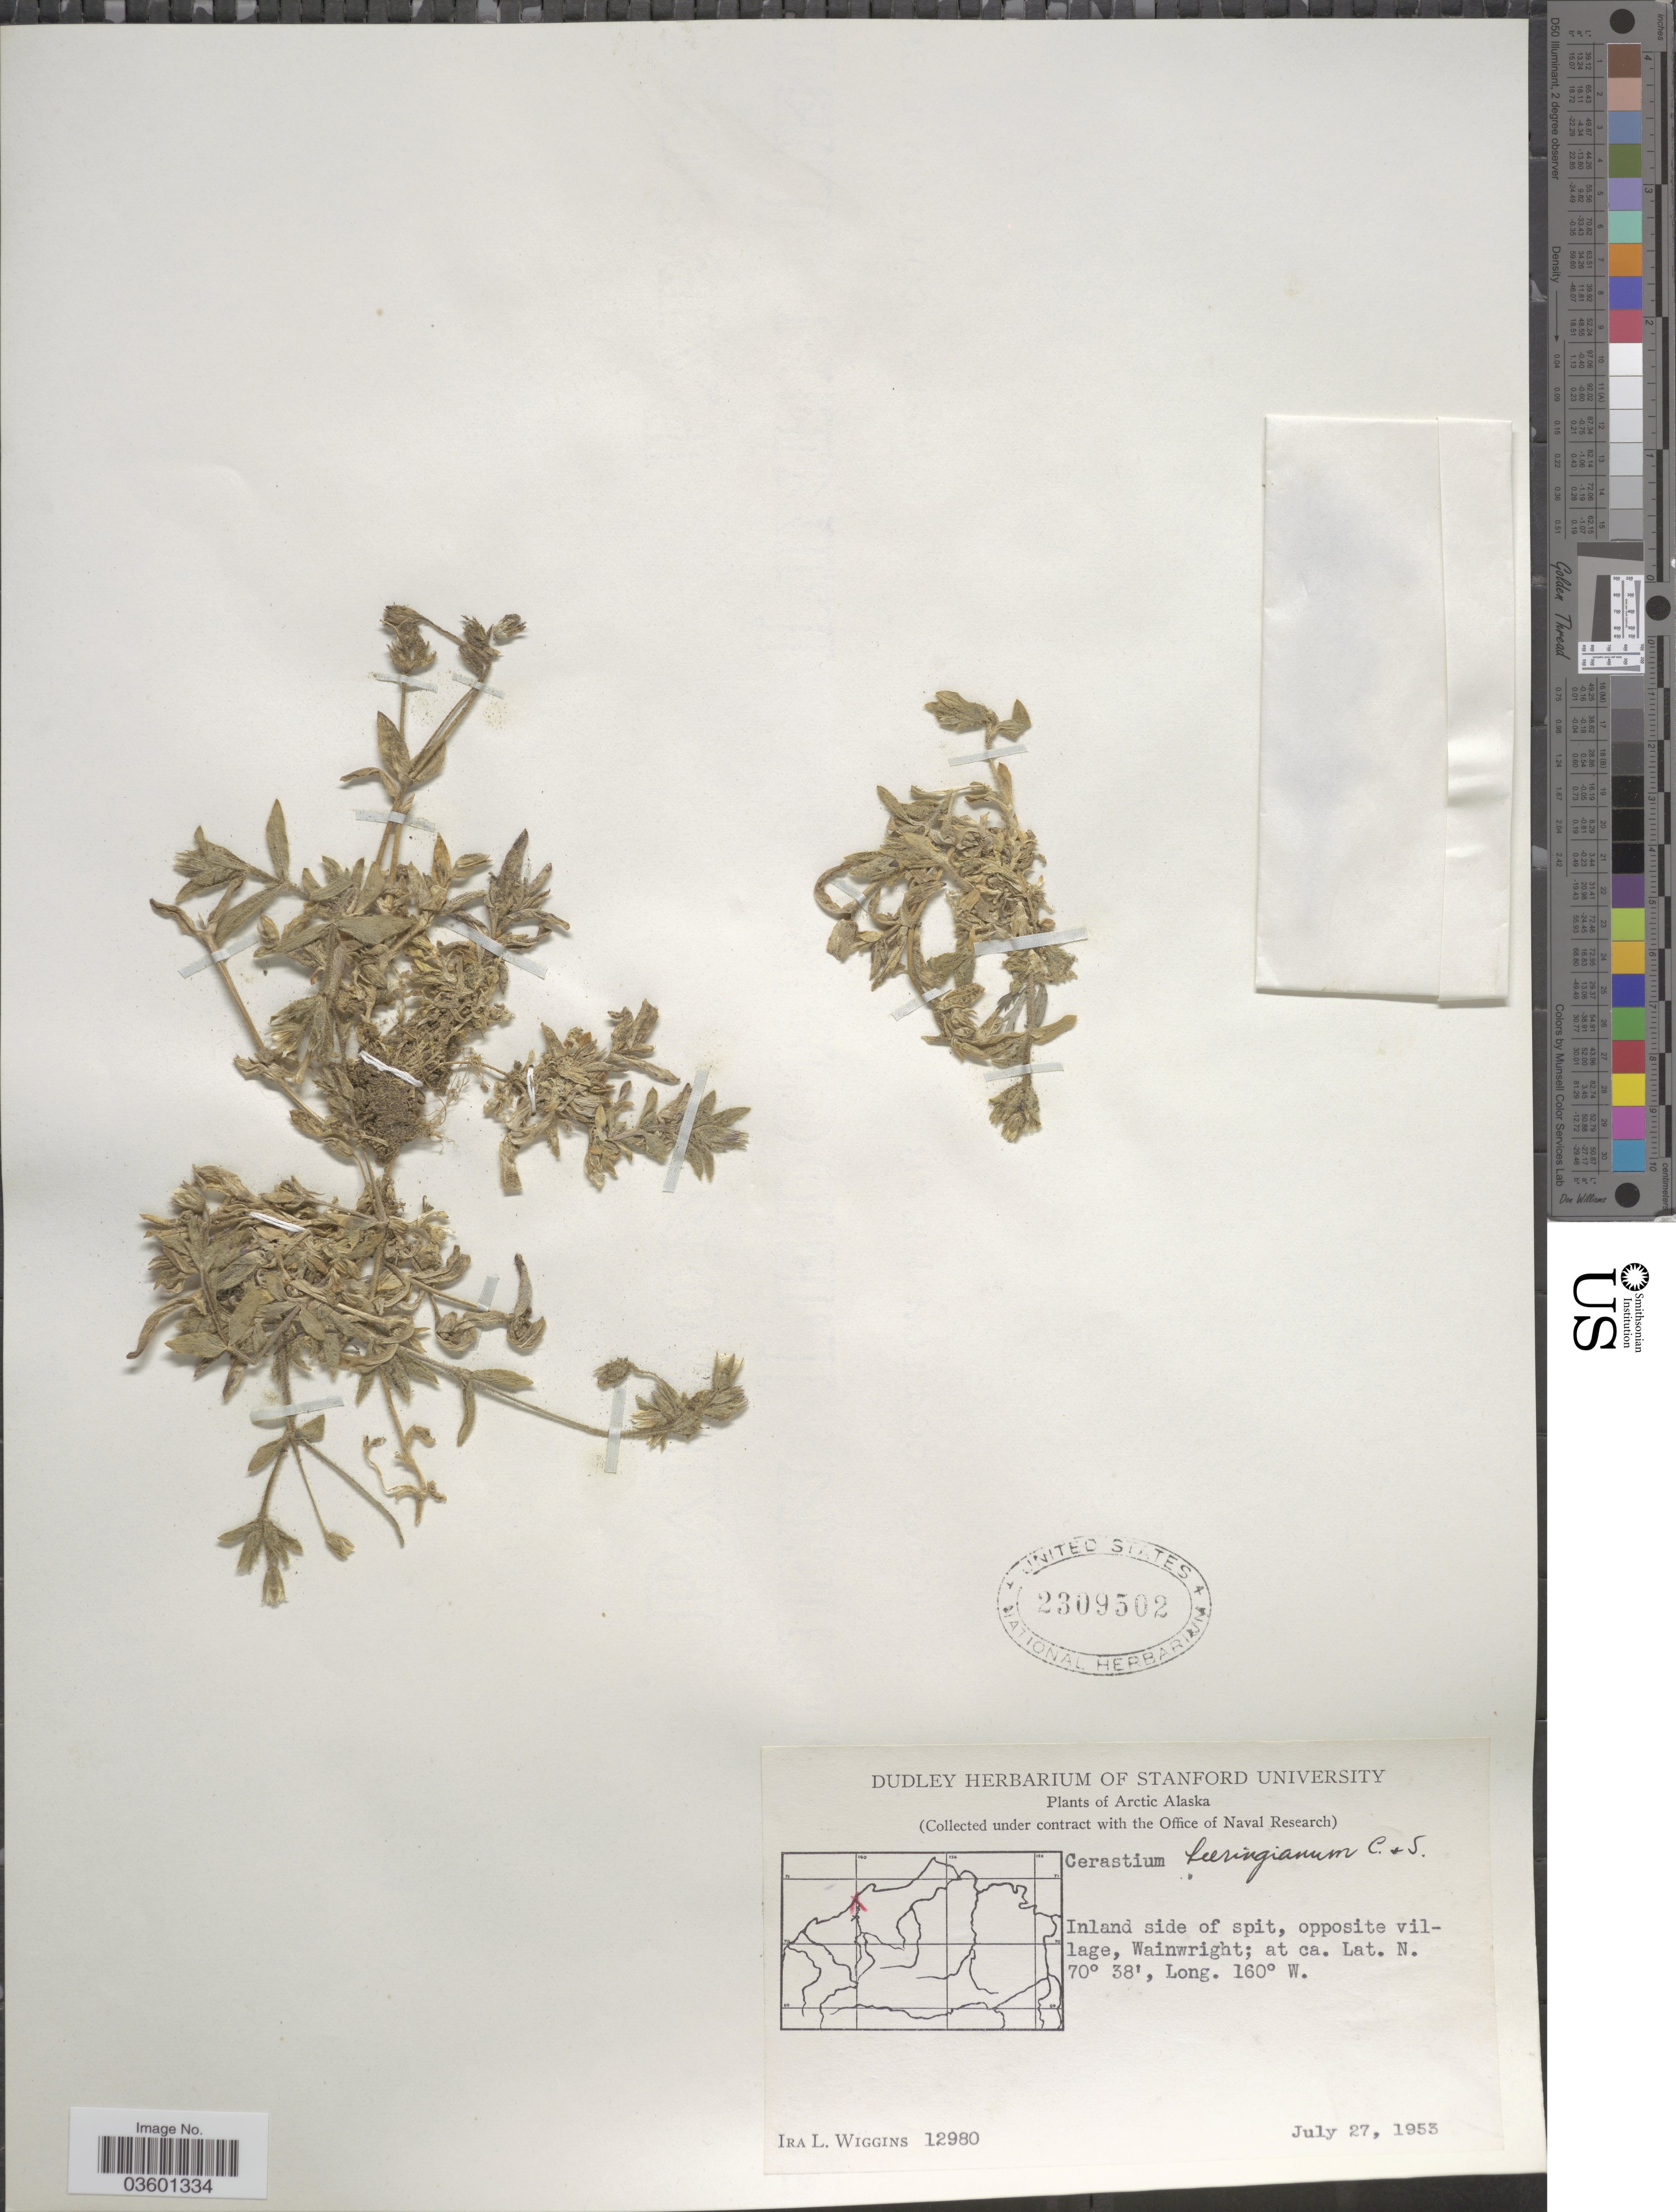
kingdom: Plantae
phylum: Tracheophyta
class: Magnoliopsida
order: Caryophyllales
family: Caryophyllaceae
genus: Cerastium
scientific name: Cerastium beeringianum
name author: Cham. & Schltdl.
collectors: I. L. Wiggins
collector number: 12980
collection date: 1953-07-27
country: United States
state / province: Alaska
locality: Arctic Alaska. Inland side of spit, opposite village, Wainwright.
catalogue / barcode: US 2309502